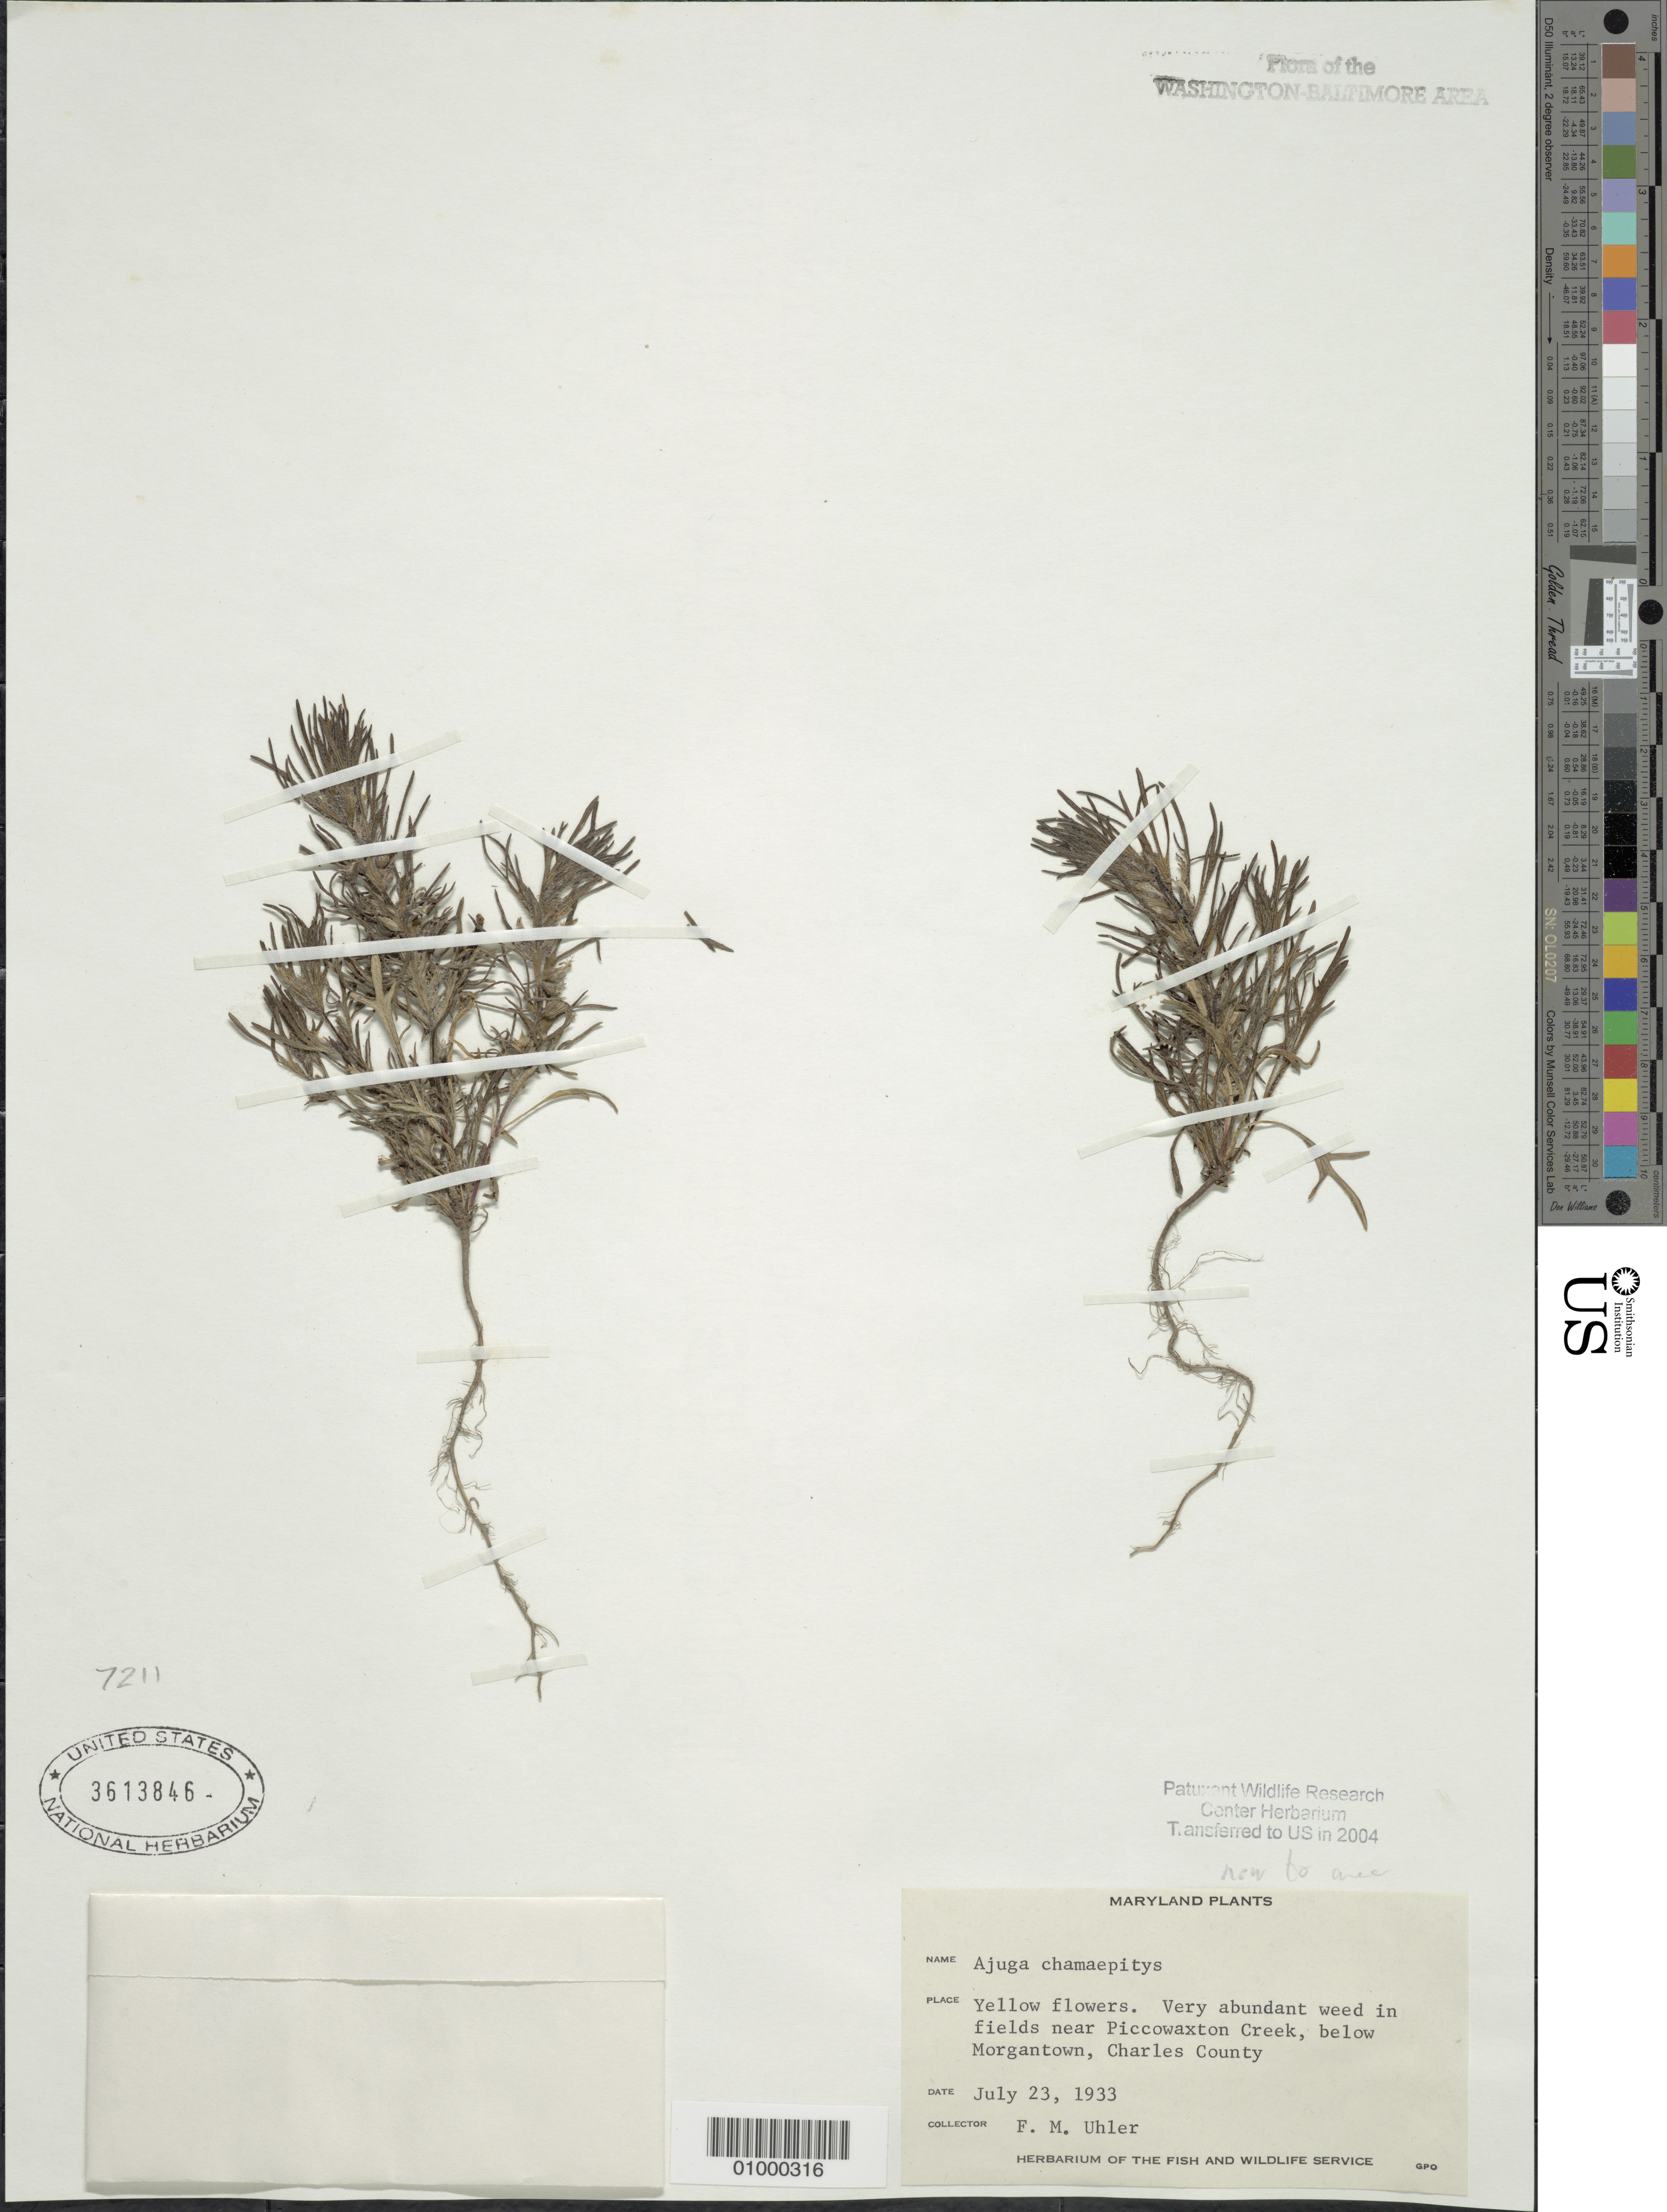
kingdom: Plantae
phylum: Tracheophyta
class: Magnoliopsida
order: Lamiales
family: Lamiaceae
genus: Ajuga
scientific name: Ajuga chamaepitys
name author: (L.) Schreb.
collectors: F. M. Uhler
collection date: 1933-07-23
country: United States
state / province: Maryland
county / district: Charles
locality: Below Morgantown, near Piccowaxton Creek.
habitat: in fields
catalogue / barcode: US 3613846